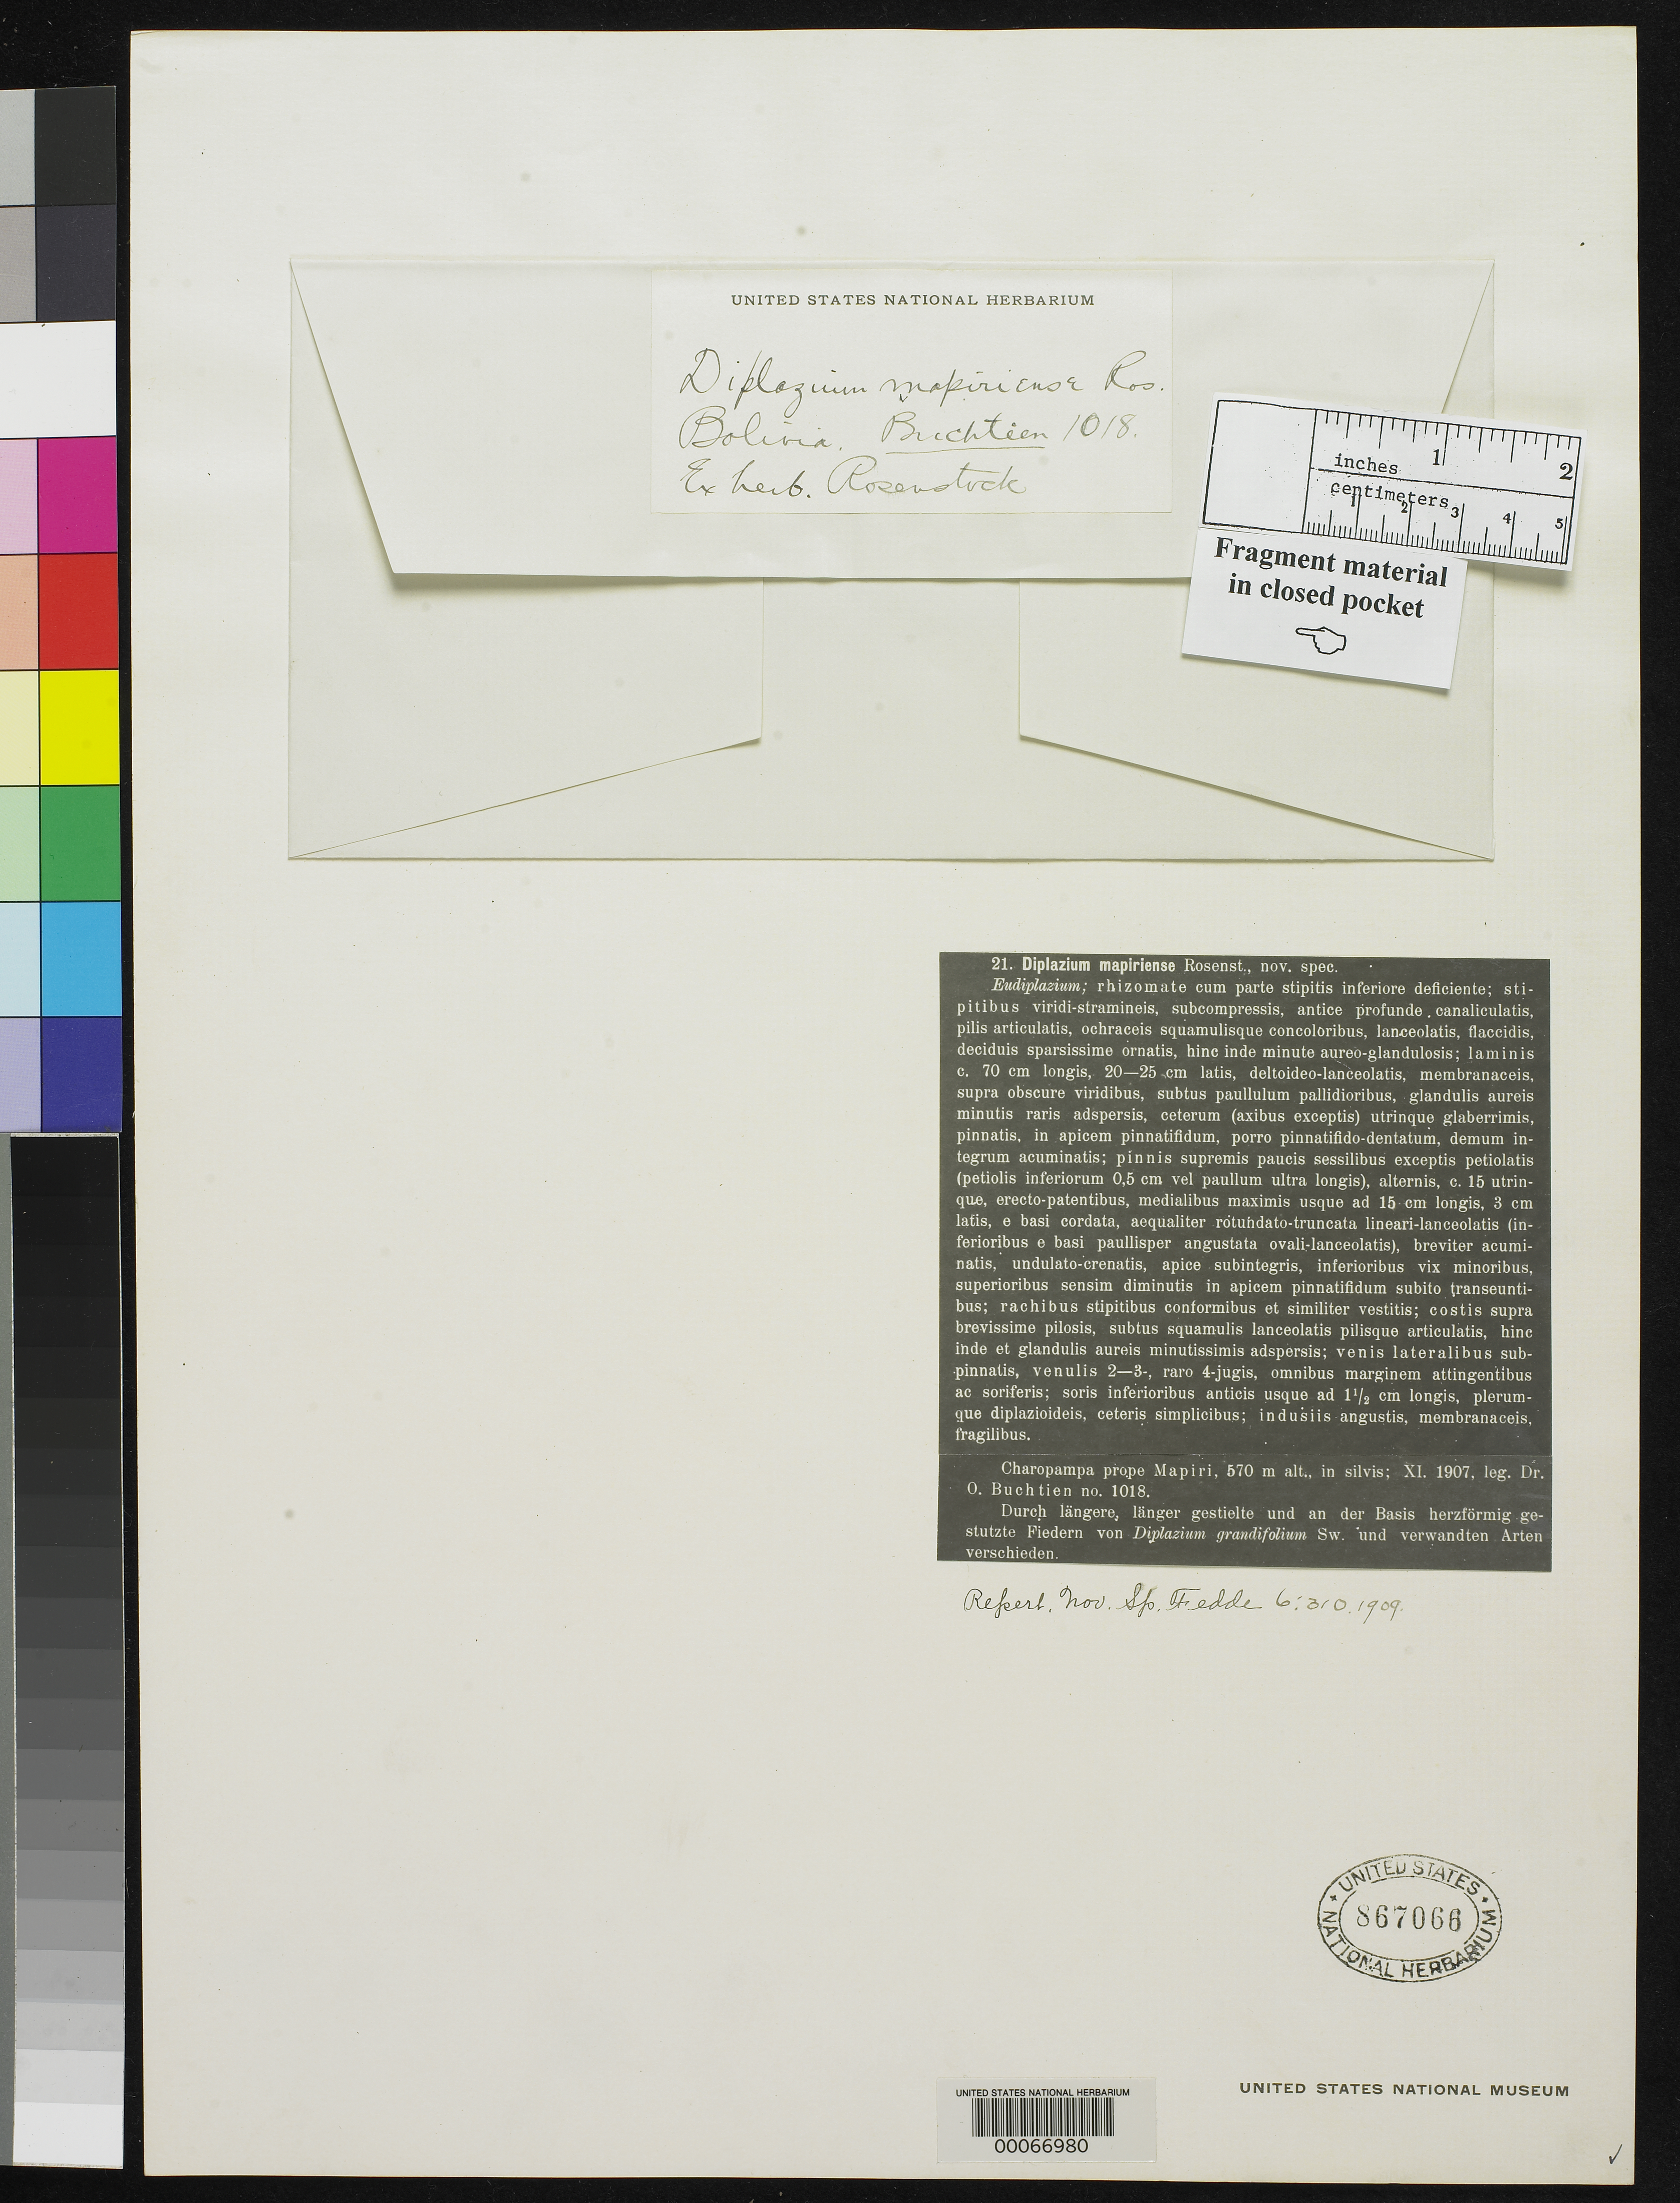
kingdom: Plantae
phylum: Tracheophyta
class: Polypodiopsida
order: Polypodiales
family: Athyriaceae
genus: Diplazium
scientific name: Diplazium mapiriense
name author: Rosenst.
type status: Isotype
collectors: O. Buchtien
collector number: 1018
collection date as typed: Nov 1907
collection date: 1907-11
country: Bolivia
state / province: La Paz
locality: Charopampa prope Mapiri.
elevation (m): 570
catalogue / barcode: US 867066